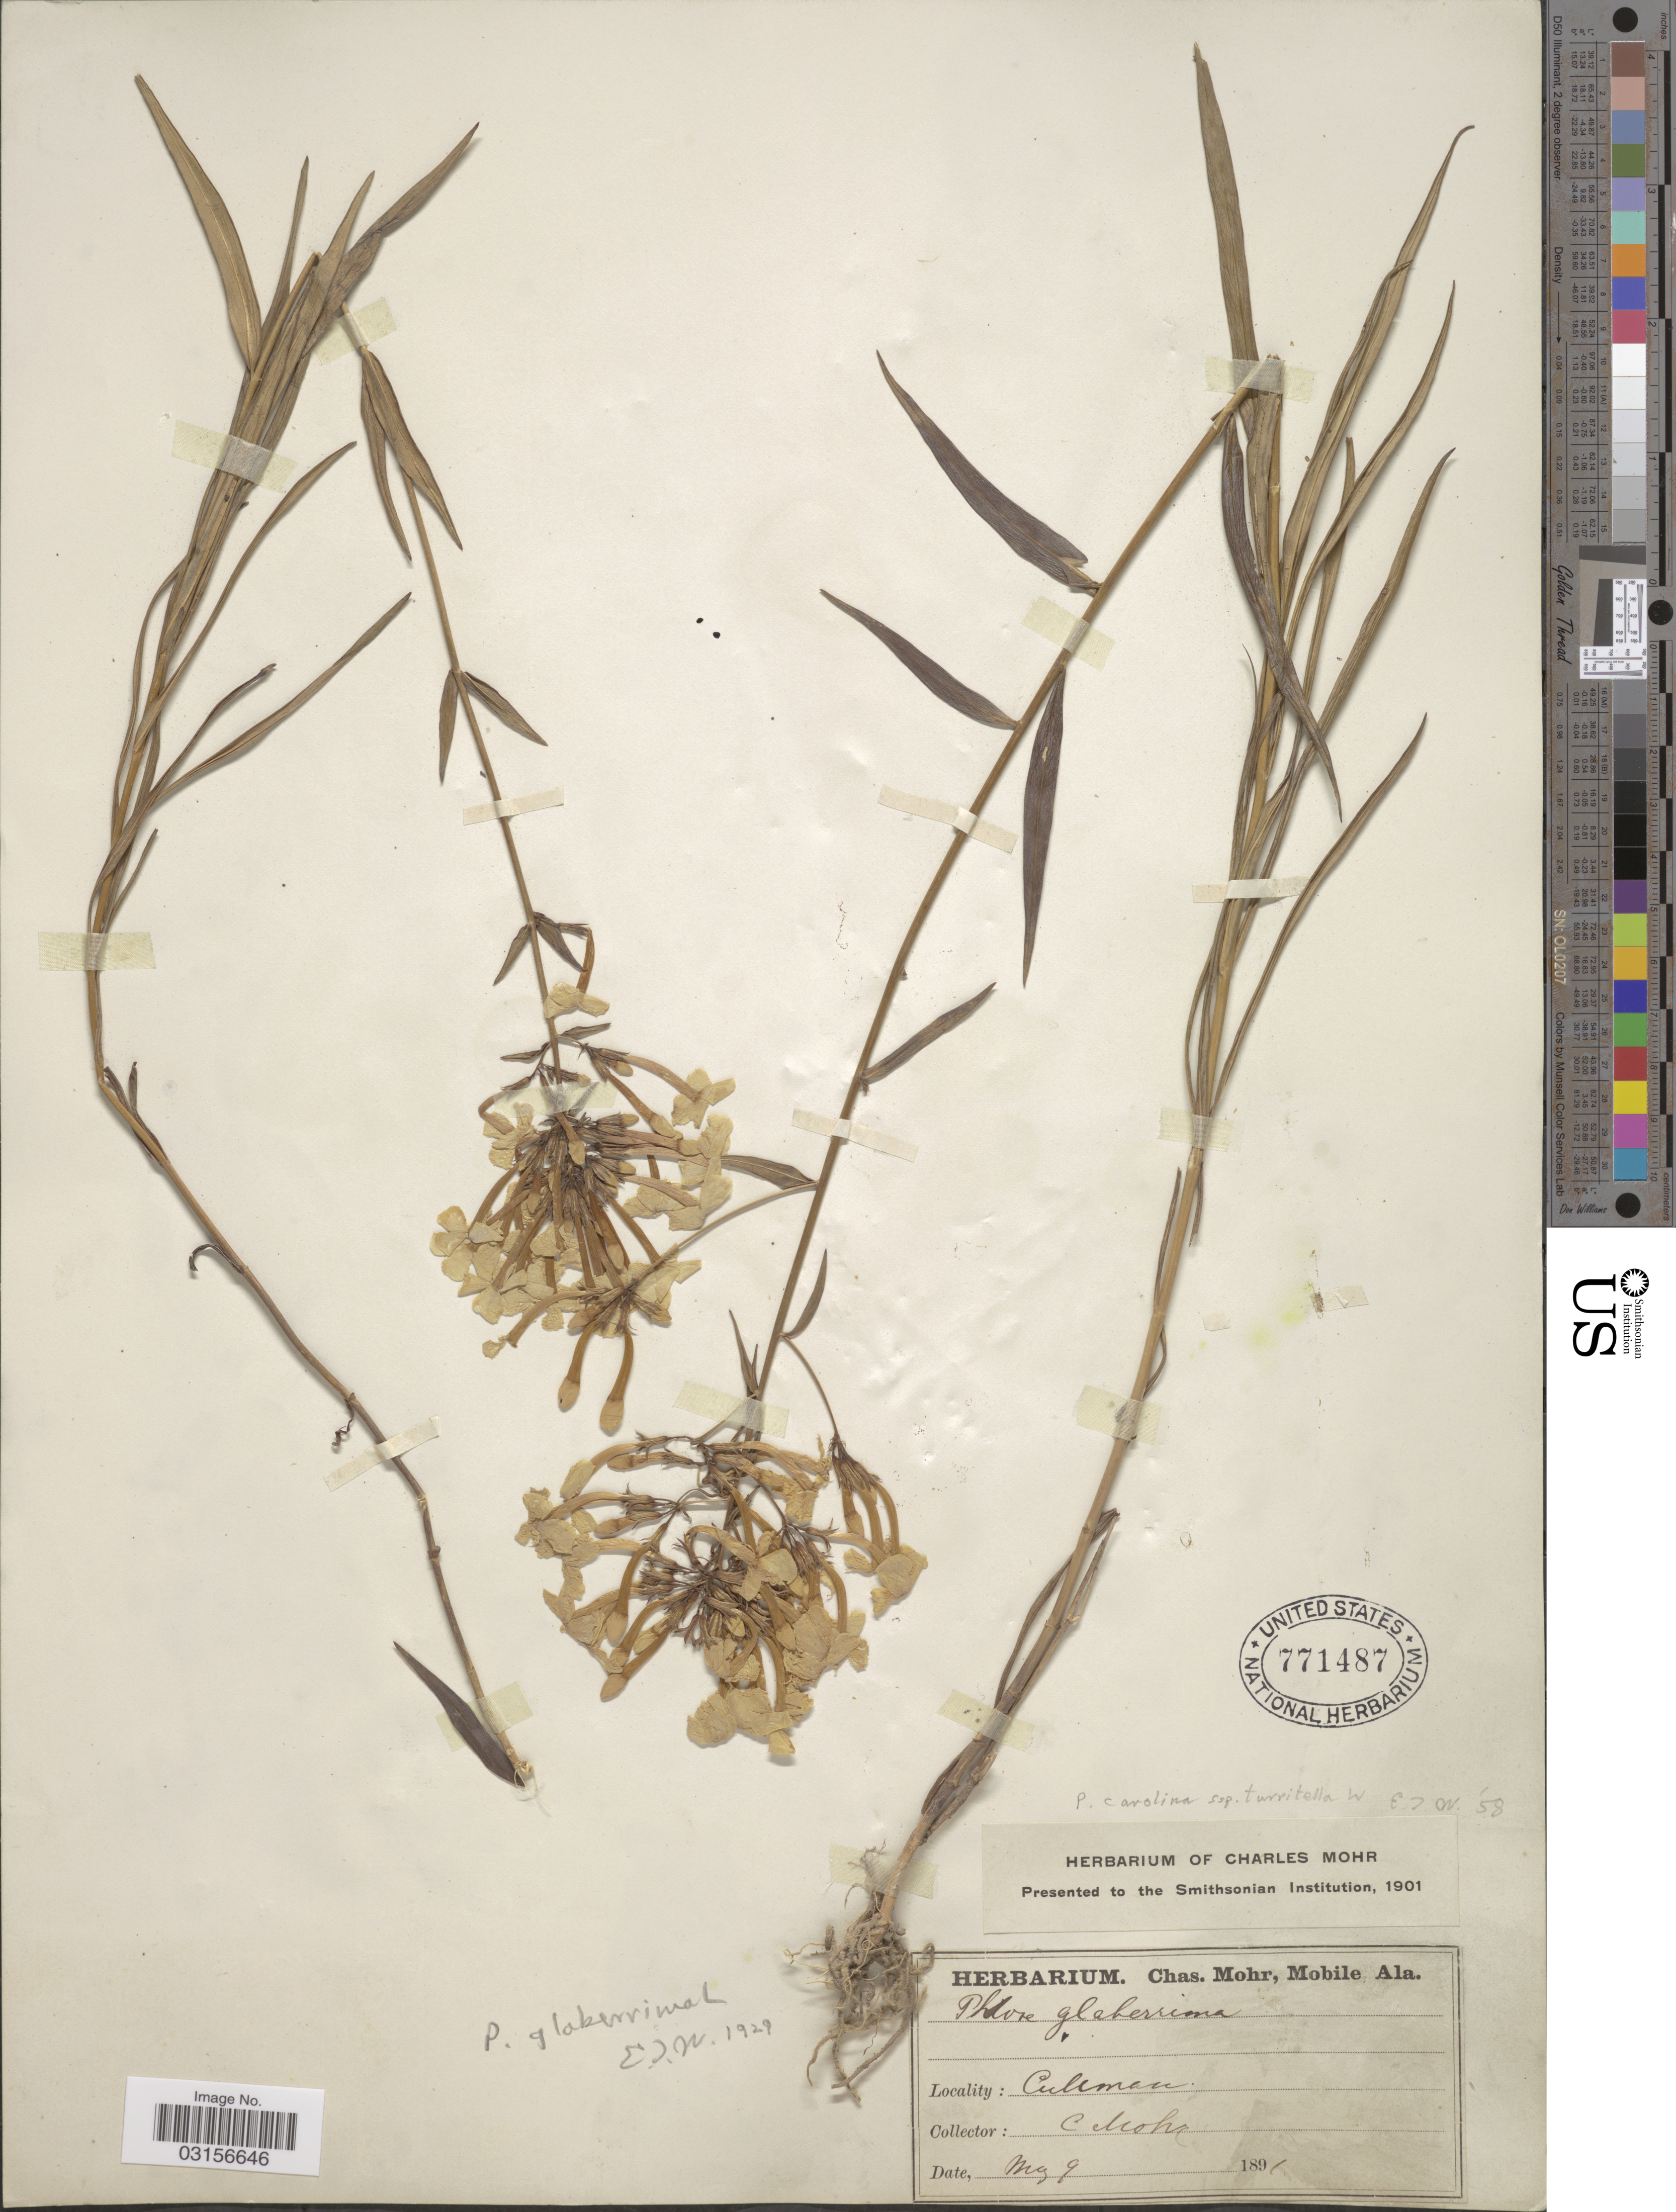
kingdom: Plantae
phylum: Tracheophyta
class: Magnoliopsida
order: Ericales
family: Polemoniaceae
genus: Phlox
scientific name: Phlox carolina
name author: L.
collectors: Mohr, C. T. (herbarium)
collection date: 1891-05-09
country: United States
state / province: Alabama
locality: Cullman.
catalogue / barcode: US 771487